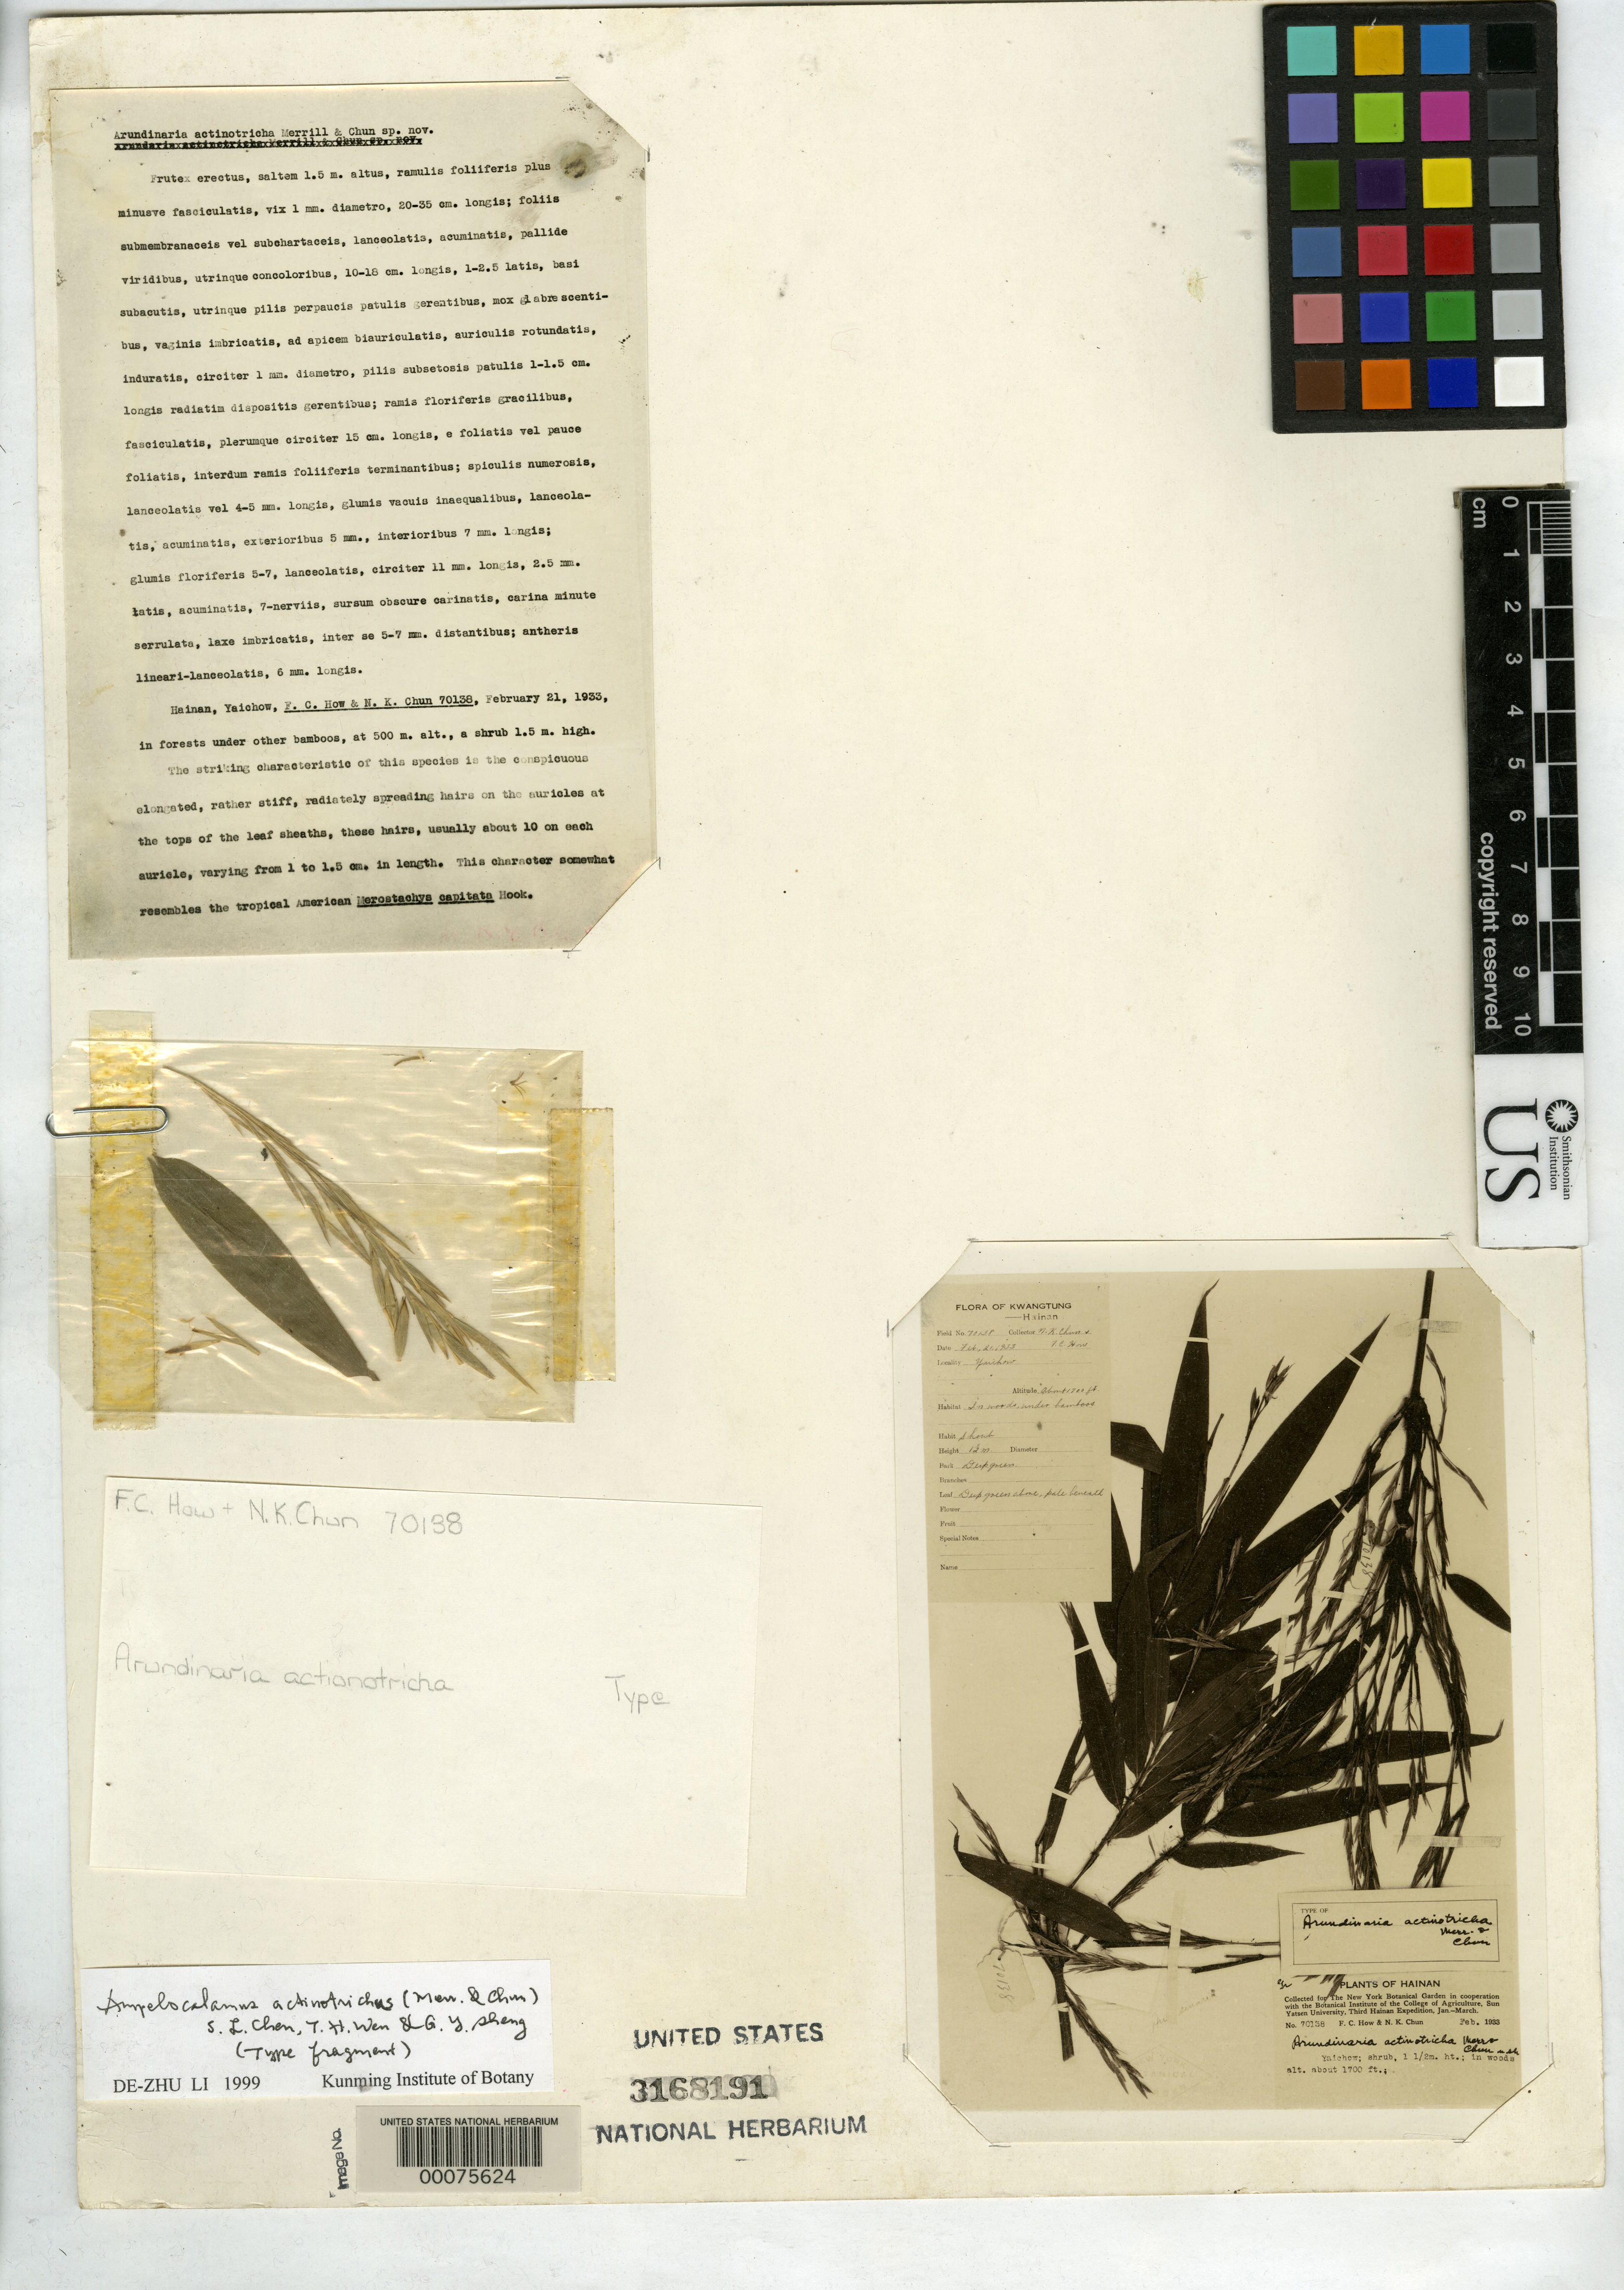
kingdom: Plantae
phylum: Tracheophyta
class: Liliopsida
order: Poales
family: Poaceae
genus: Arundinaria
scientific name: Arundinaria actinotricha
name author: Merr. & Chun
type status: Isotype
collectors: F. How & N. K. Chun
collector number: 70138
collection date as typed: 21 Feb 1933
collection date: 1933-02-21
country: China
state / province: Hainan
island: Hainan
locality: Yaichow.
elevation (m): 518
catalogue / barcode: US 3168191